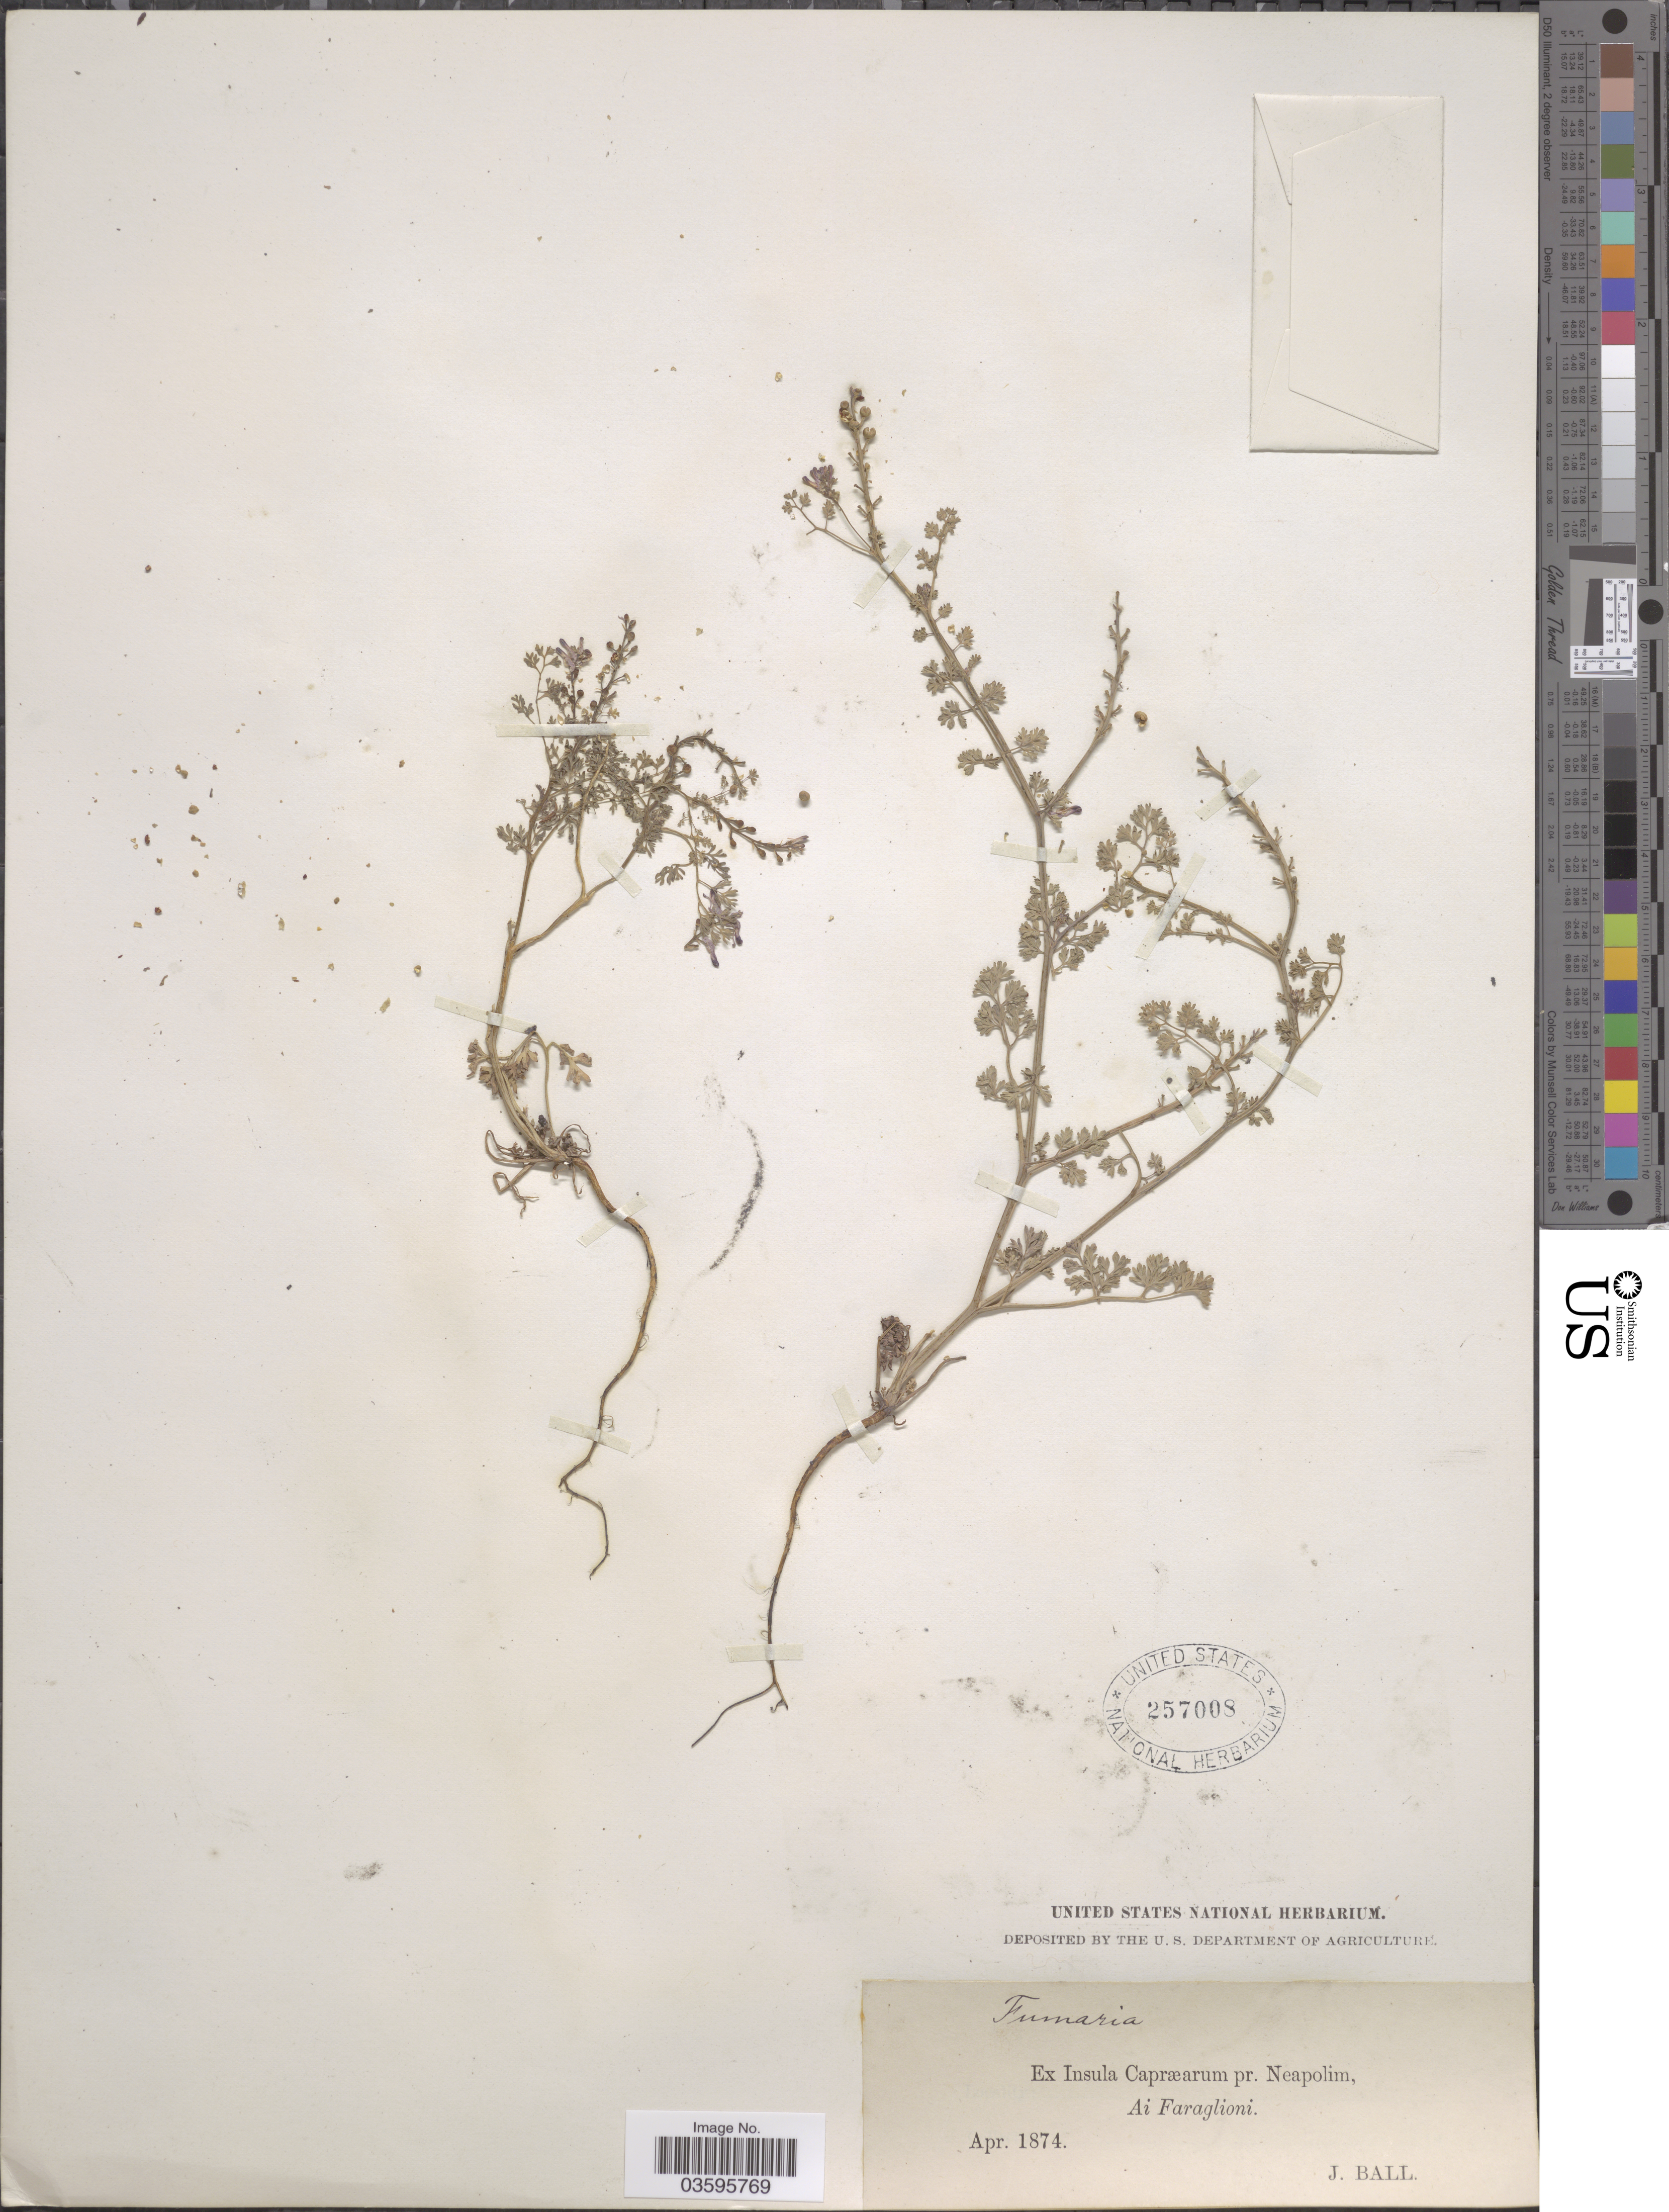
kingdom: Plantae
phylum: Tracheophyta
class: Magnoliopsida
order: Ranunculales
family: Papaveraceae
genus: Fumaria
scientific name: Fumaria sp.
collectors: J. Ball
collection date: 1874-04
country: Italy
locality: Ex Insula Capræarum pr. Neapolim, Ai Faraglioni.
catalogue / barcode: US 257008